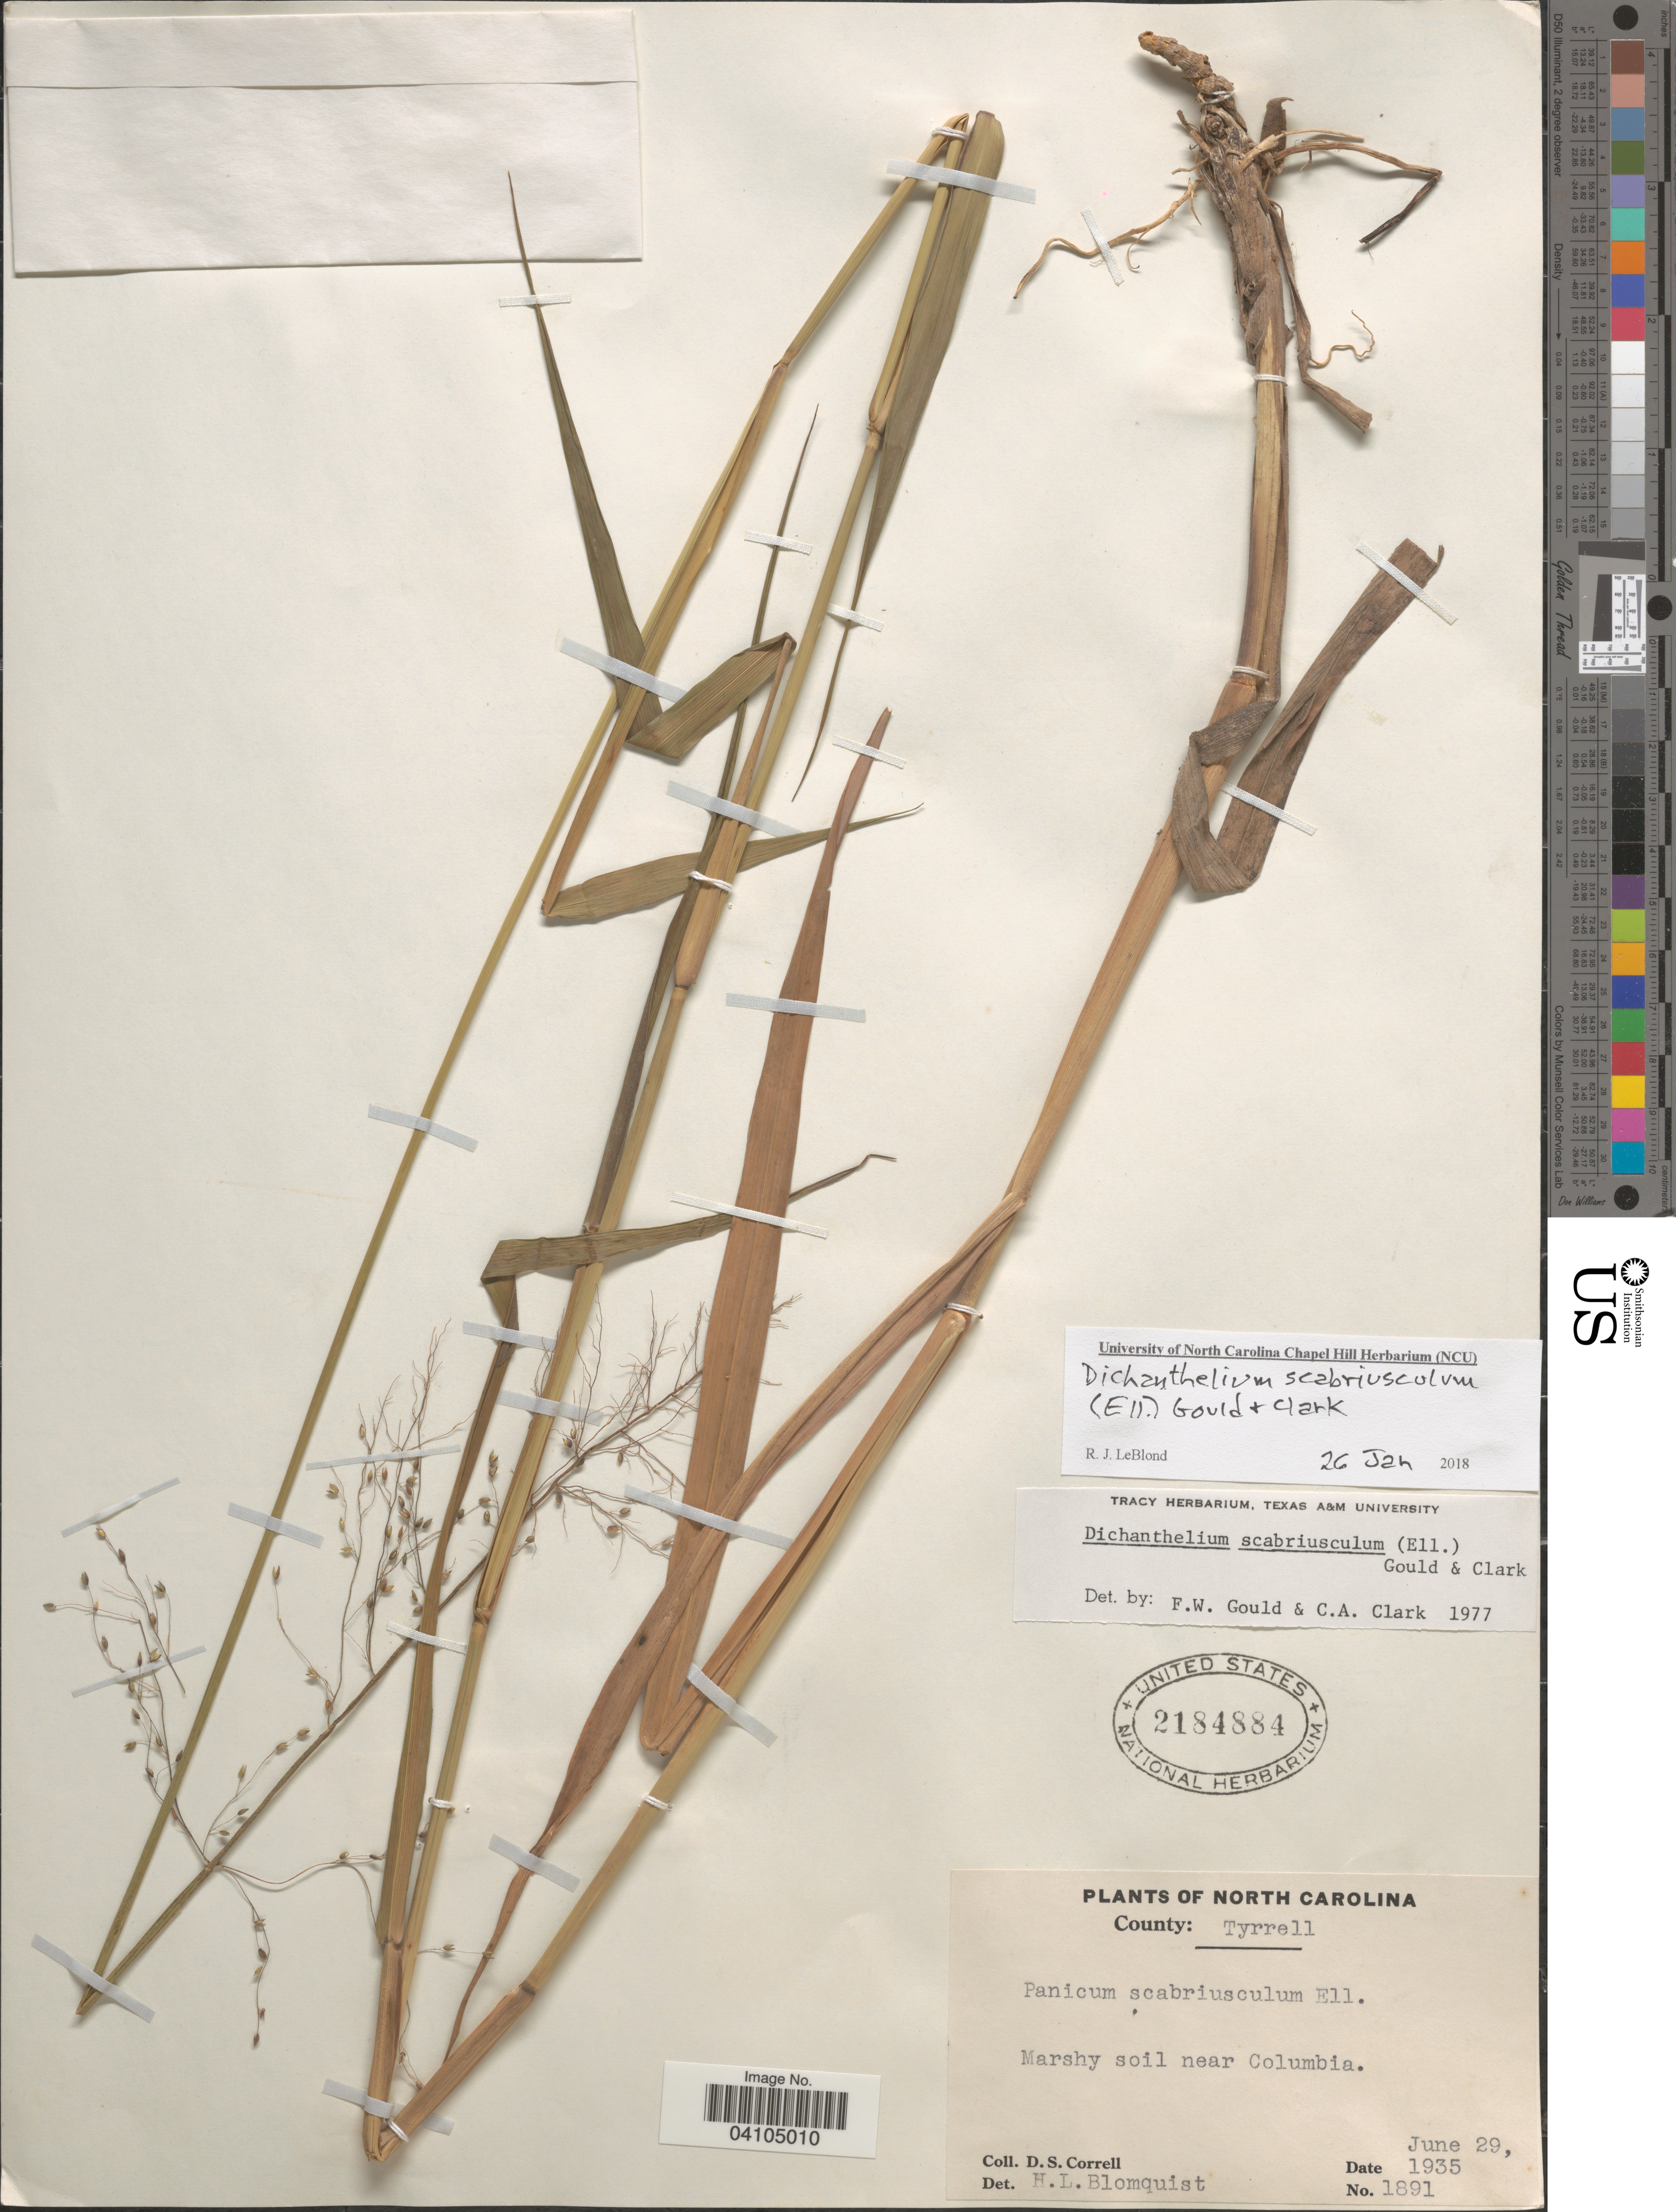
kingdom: Plantae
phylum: Tracheophyta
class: Liliopsida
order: Poales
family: Poaceae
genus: Dichanthelium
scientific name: Dichanthelium scabriusculum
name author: (Elliott) Gould & C.A. Clark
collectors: D. S. Correll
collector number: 1891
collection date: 1935-06-29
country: United States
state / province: North Carolina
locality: County: Tyrrell. Marshy soil near Columbia.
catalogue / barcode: US 2184884